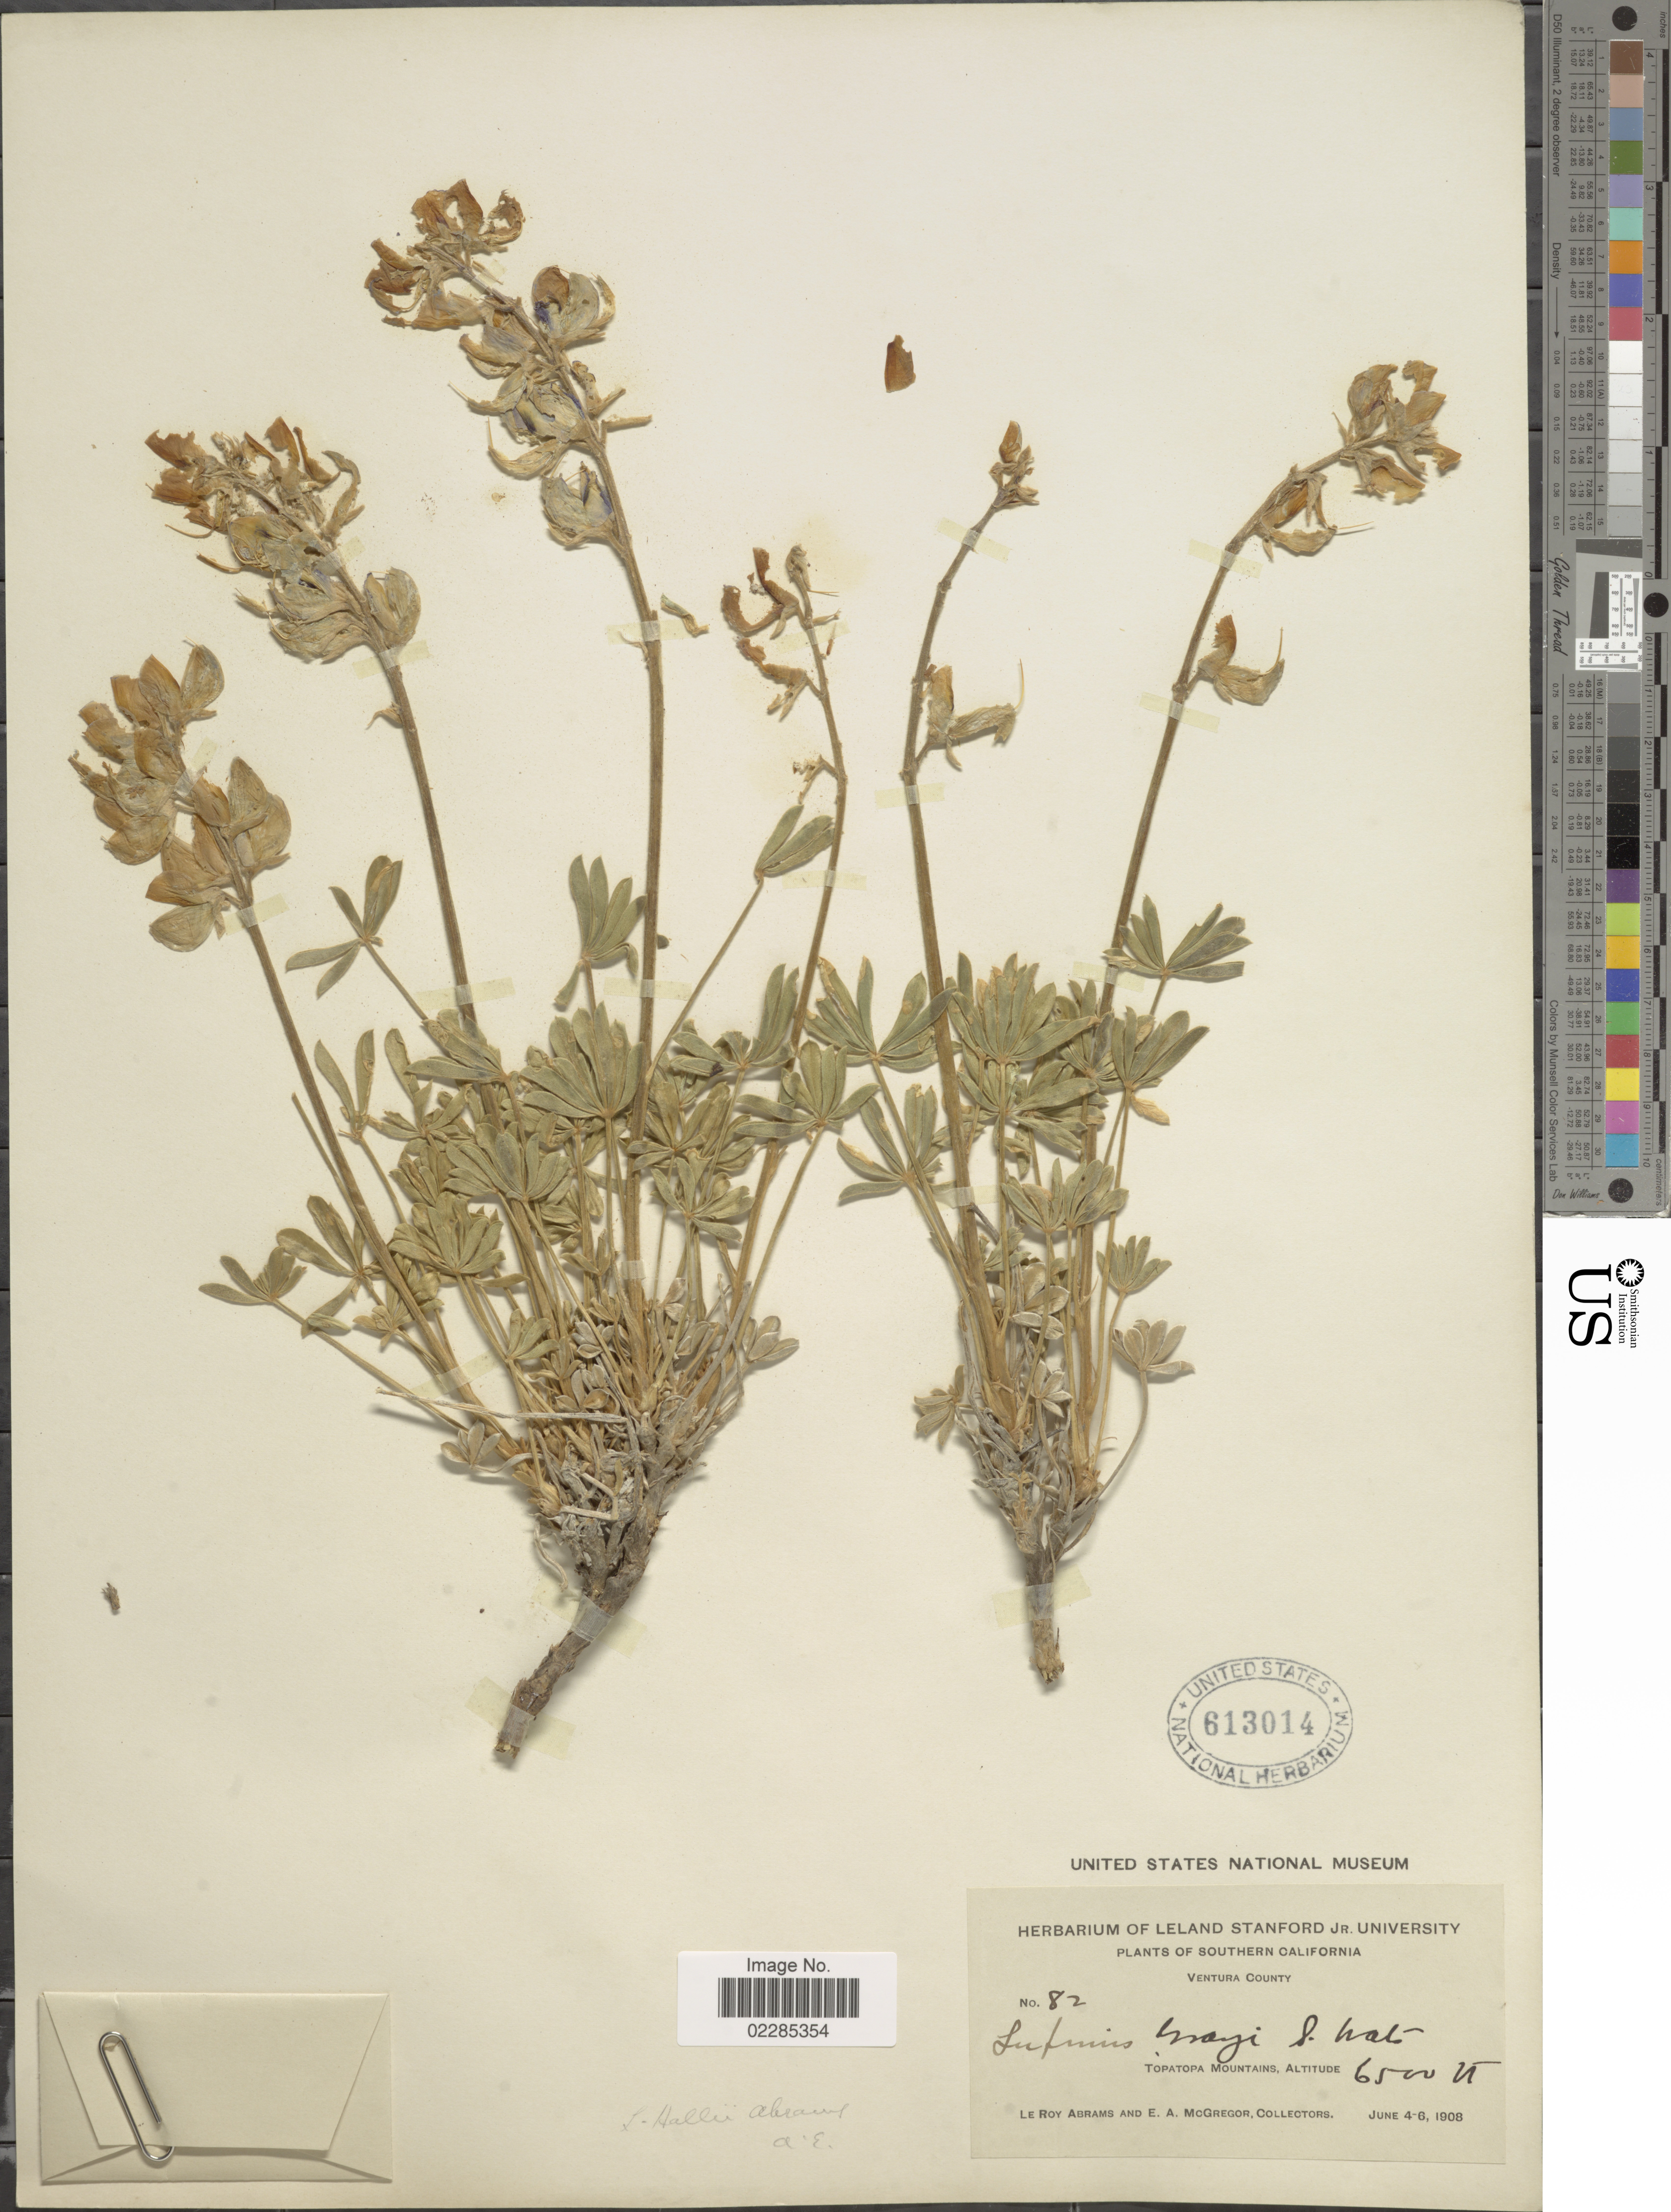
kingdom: Plantae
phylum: Tracheophyta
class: Magnoliopsida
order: Fabales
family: Fabaceae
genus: Lupinus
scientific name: Lupinus grayi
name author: S. Watson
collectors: L. Abrams & E. A. McGregor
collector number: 82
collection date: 1908-06-04/1908-06-06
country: United States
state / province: California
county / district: Ventura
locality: Southern California, Ventura County, Topatopa Mountains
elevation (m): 1981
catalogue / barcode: US 613014